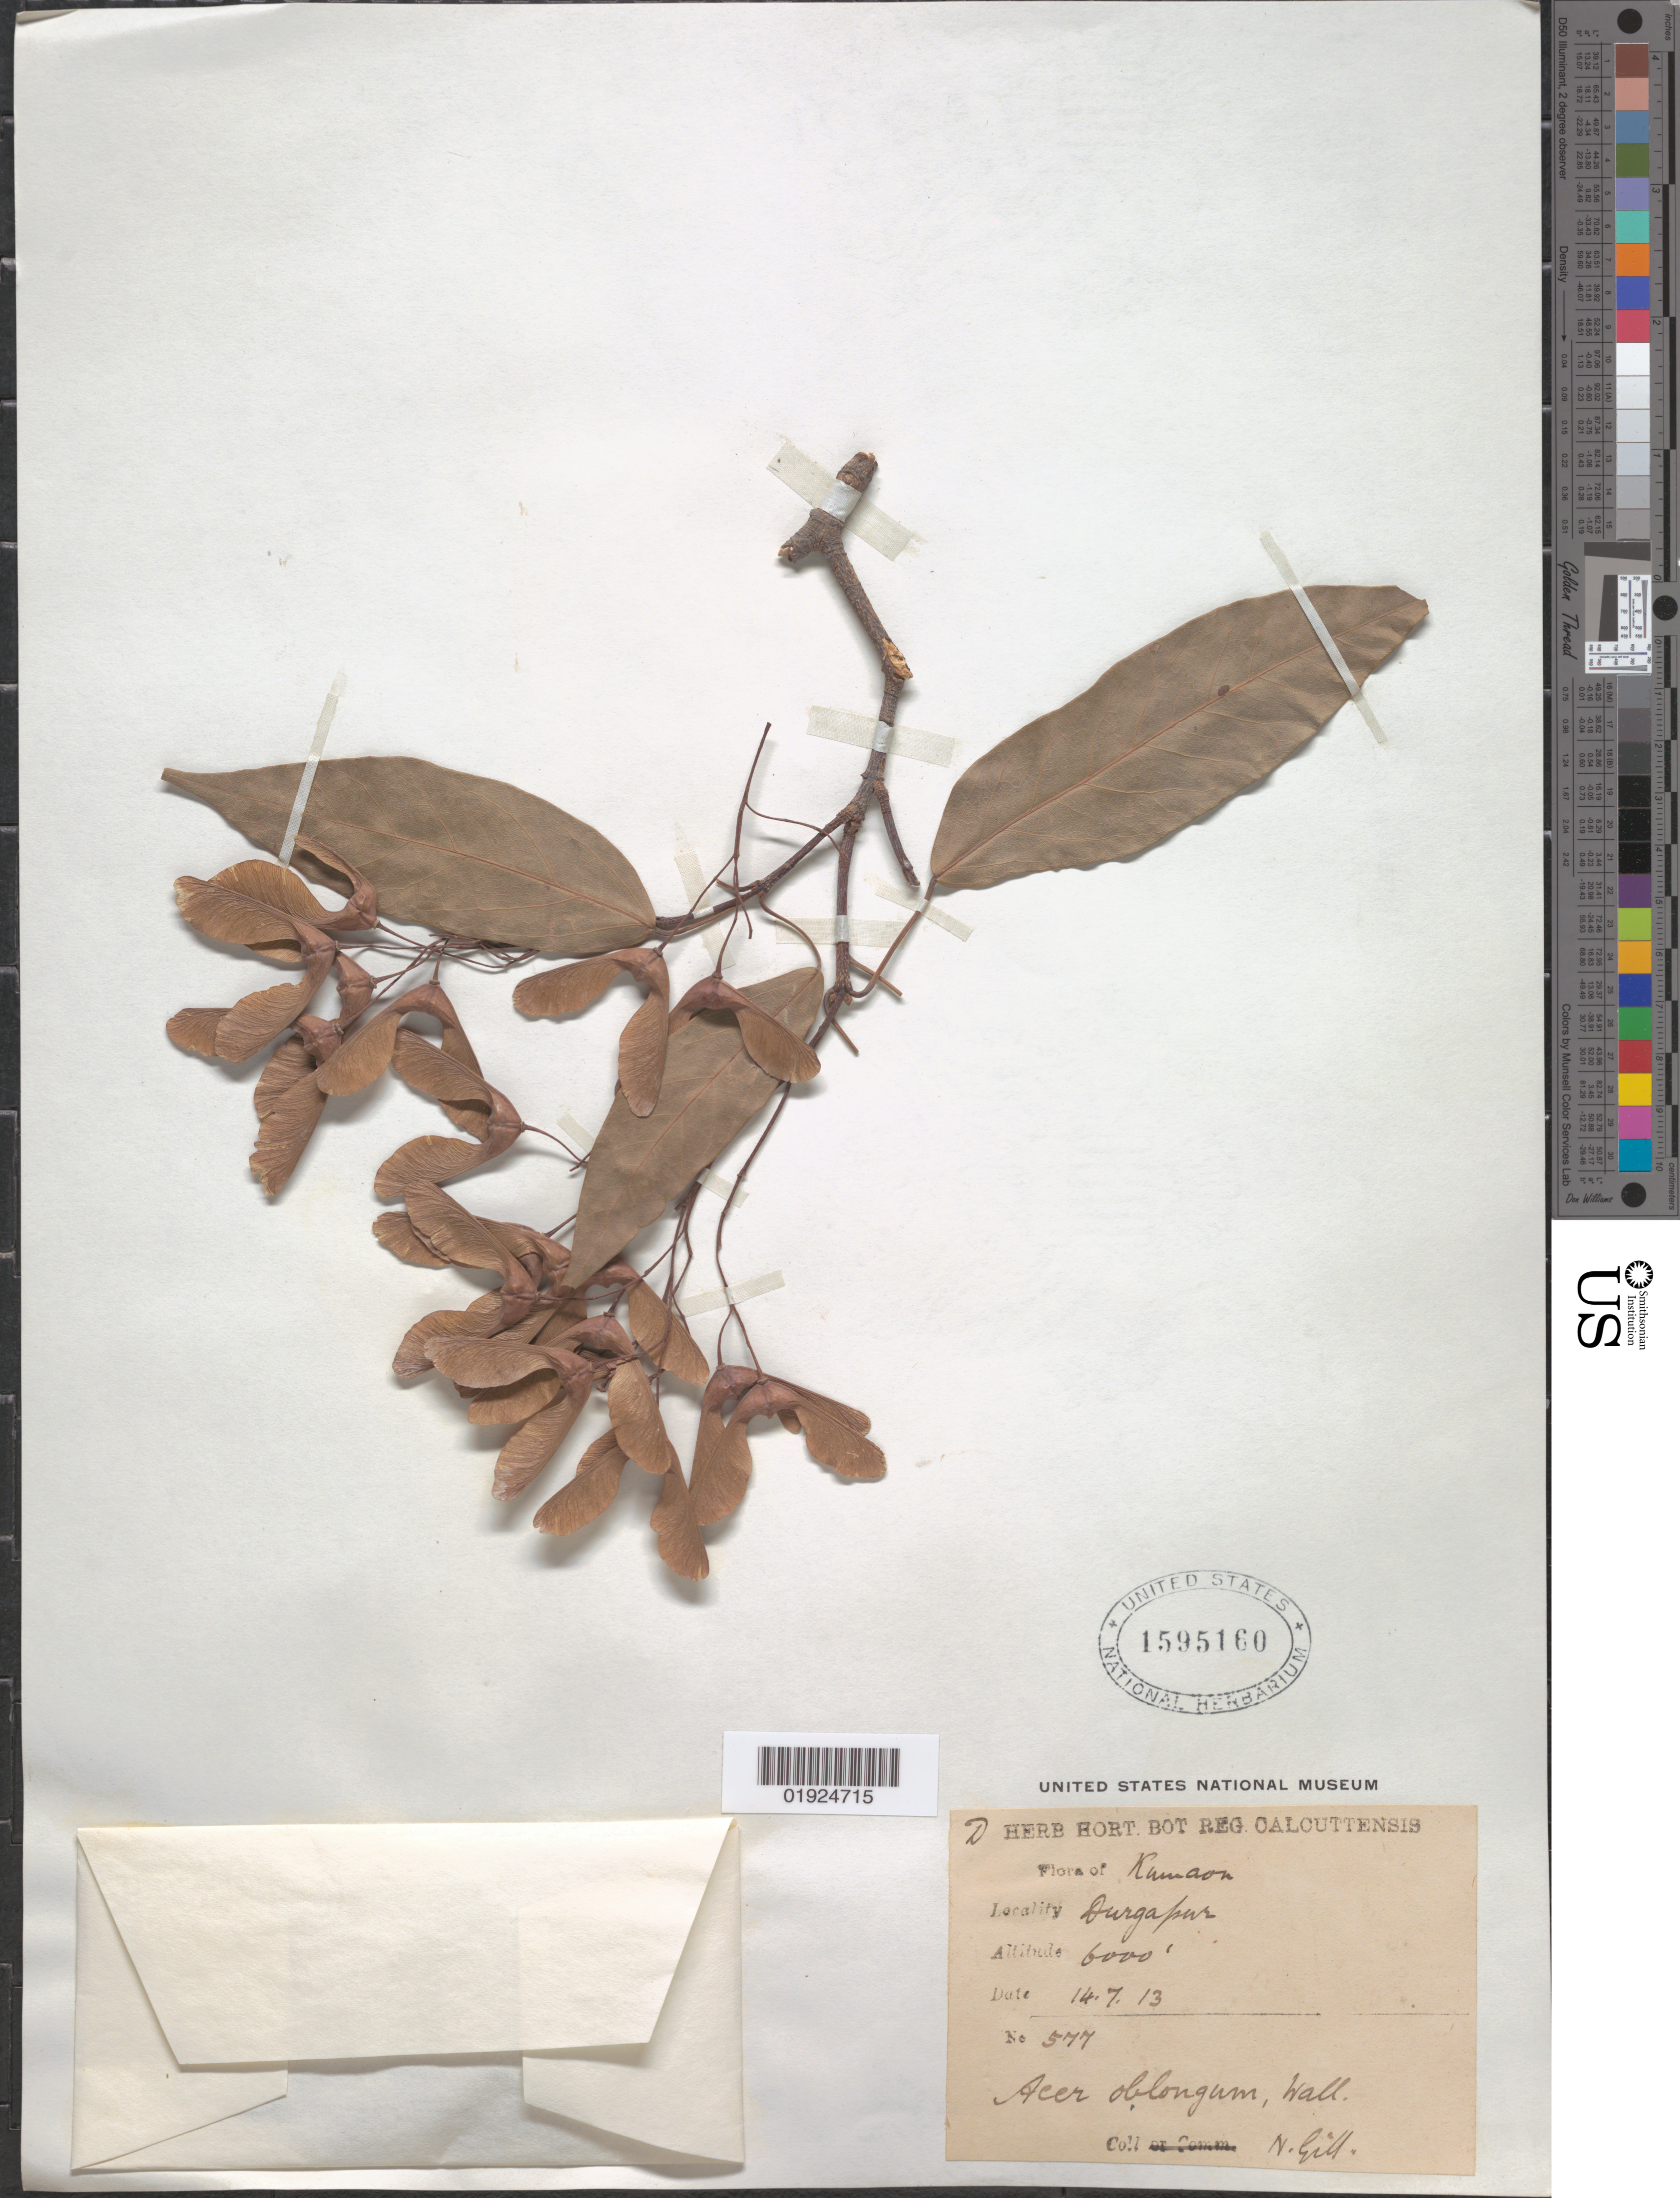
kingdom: Plantae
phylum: Tracheophyta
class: Magnoliopsida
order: Sapindales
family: Sapindaceae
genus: Acer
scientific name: Acer oblongum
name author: Wall. ex DC.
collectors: N. Gill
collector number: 577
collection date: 1913-07-14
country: India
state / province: West Bengal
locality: Durgapur, Kumaon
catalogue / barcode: US 1595160